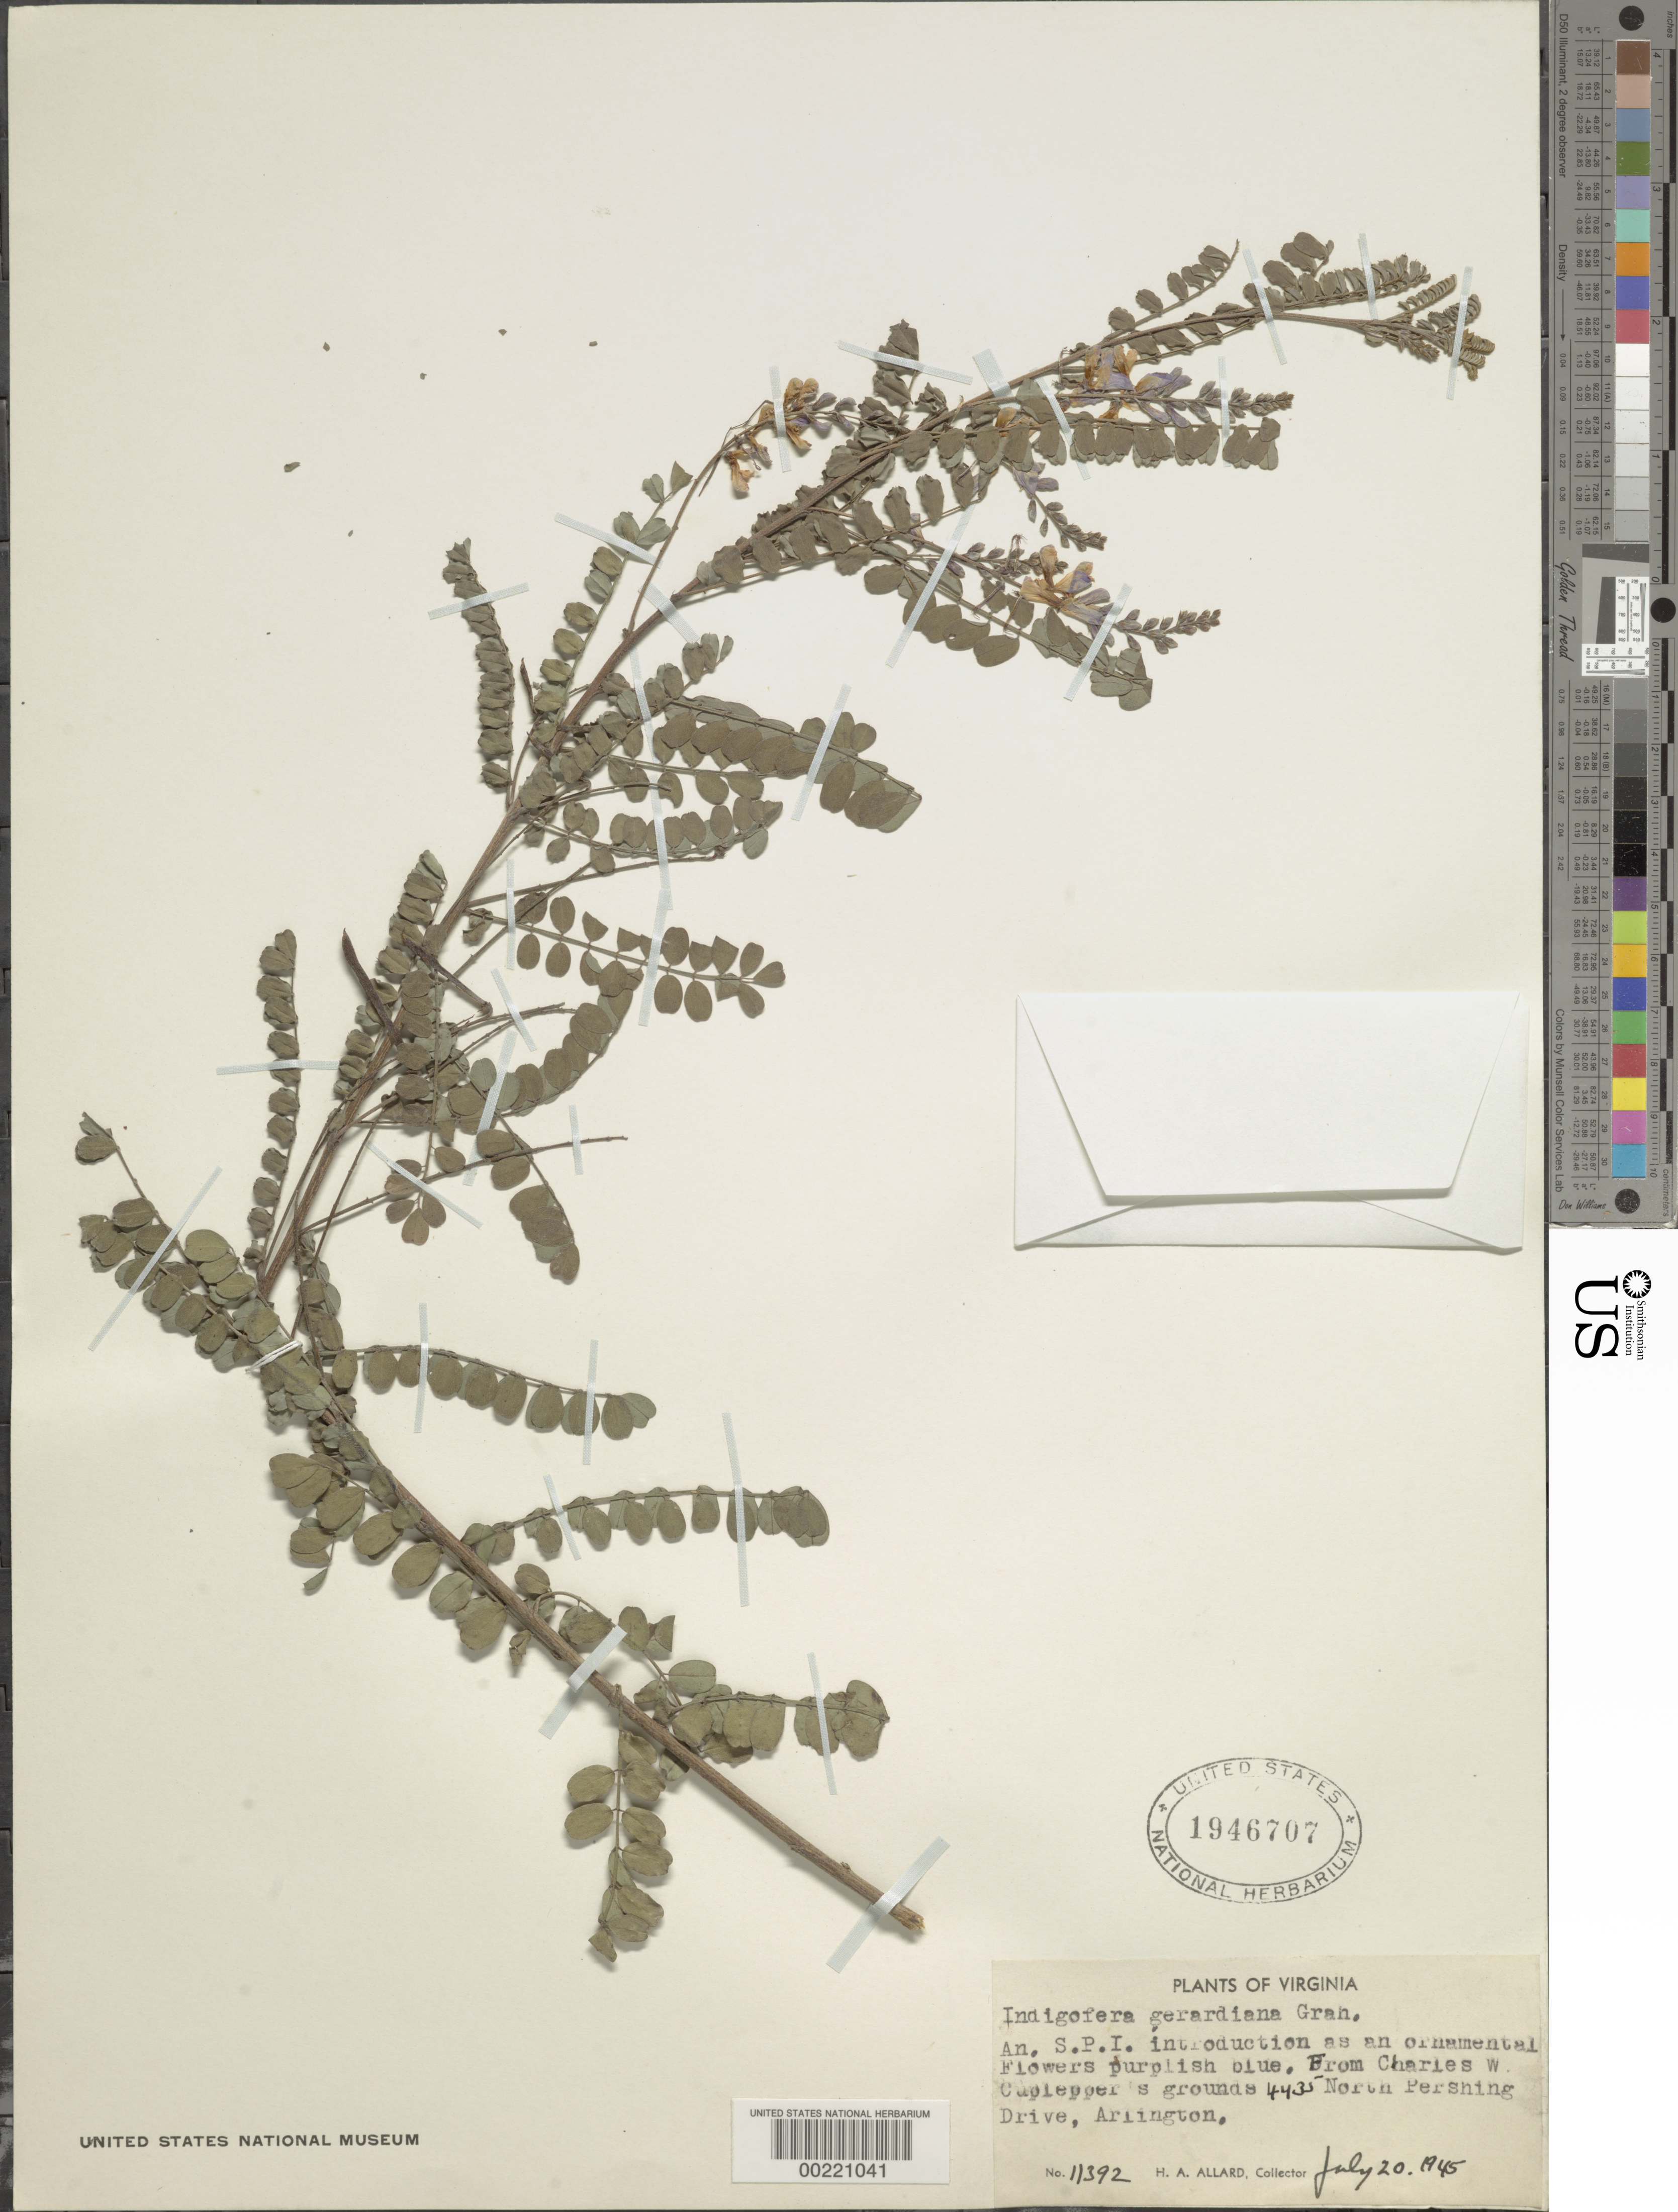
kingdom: Plantae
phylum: Tracheophyta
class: Magnoliopsida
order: Fabales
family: Fabaceae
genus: Indigofera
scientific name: Indigofera sp.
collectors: H. A. Allard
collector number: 11392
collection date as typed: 20 Jul 1945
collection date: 1945-07-20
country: United States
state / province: Virginia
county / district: Arlington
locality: Arlington, 4435 N Pershing Dr, Culpepper's grounds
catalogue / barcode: US 1946707